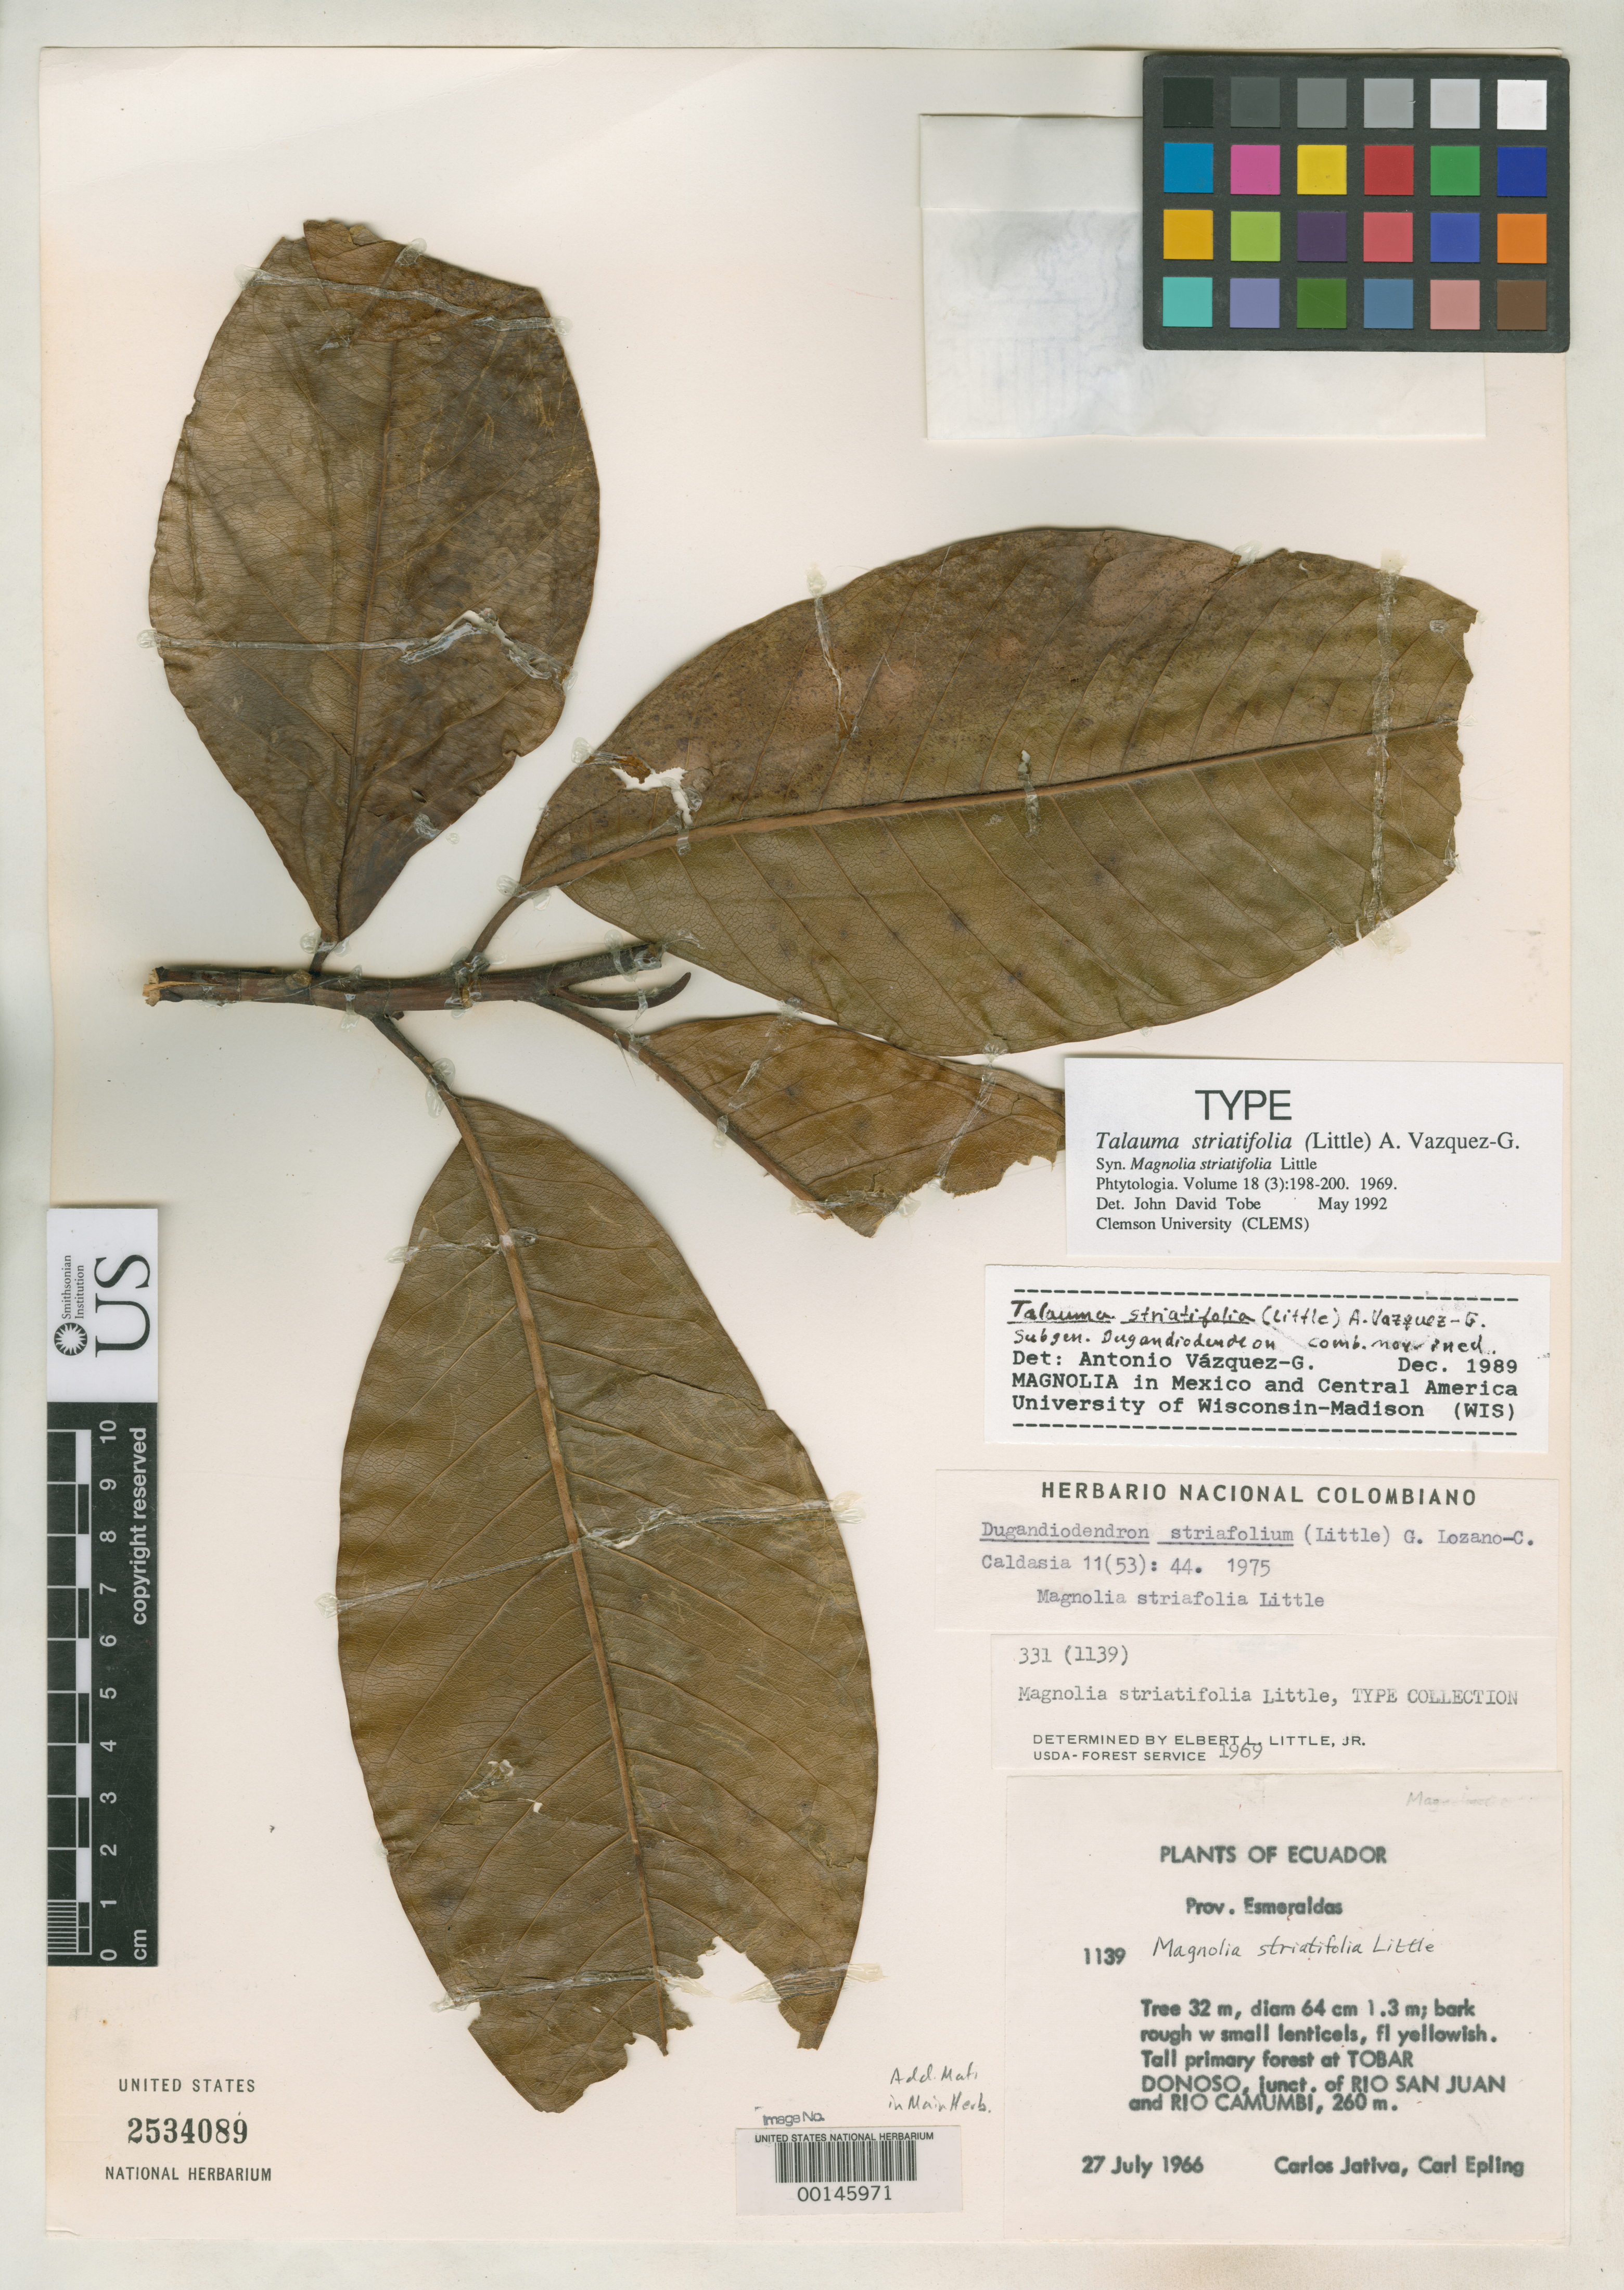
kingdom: Plantae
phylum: Tracheophyta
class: Magnoliopsida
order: Magnoliales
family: Magnoliaceae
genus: Magnolia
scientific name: Magnolia striatifolia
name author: Little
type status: Isotype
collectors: C. D. Játiva & C. C. Epling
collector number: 1139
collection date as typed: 27 Jul 1966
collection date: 1966-07-27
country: Ecuador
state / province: Esmeraldas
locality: Tobar Donoso, junction of Rio San Juan and Rio Camumbi.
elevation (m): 260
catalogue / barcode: US 2534089